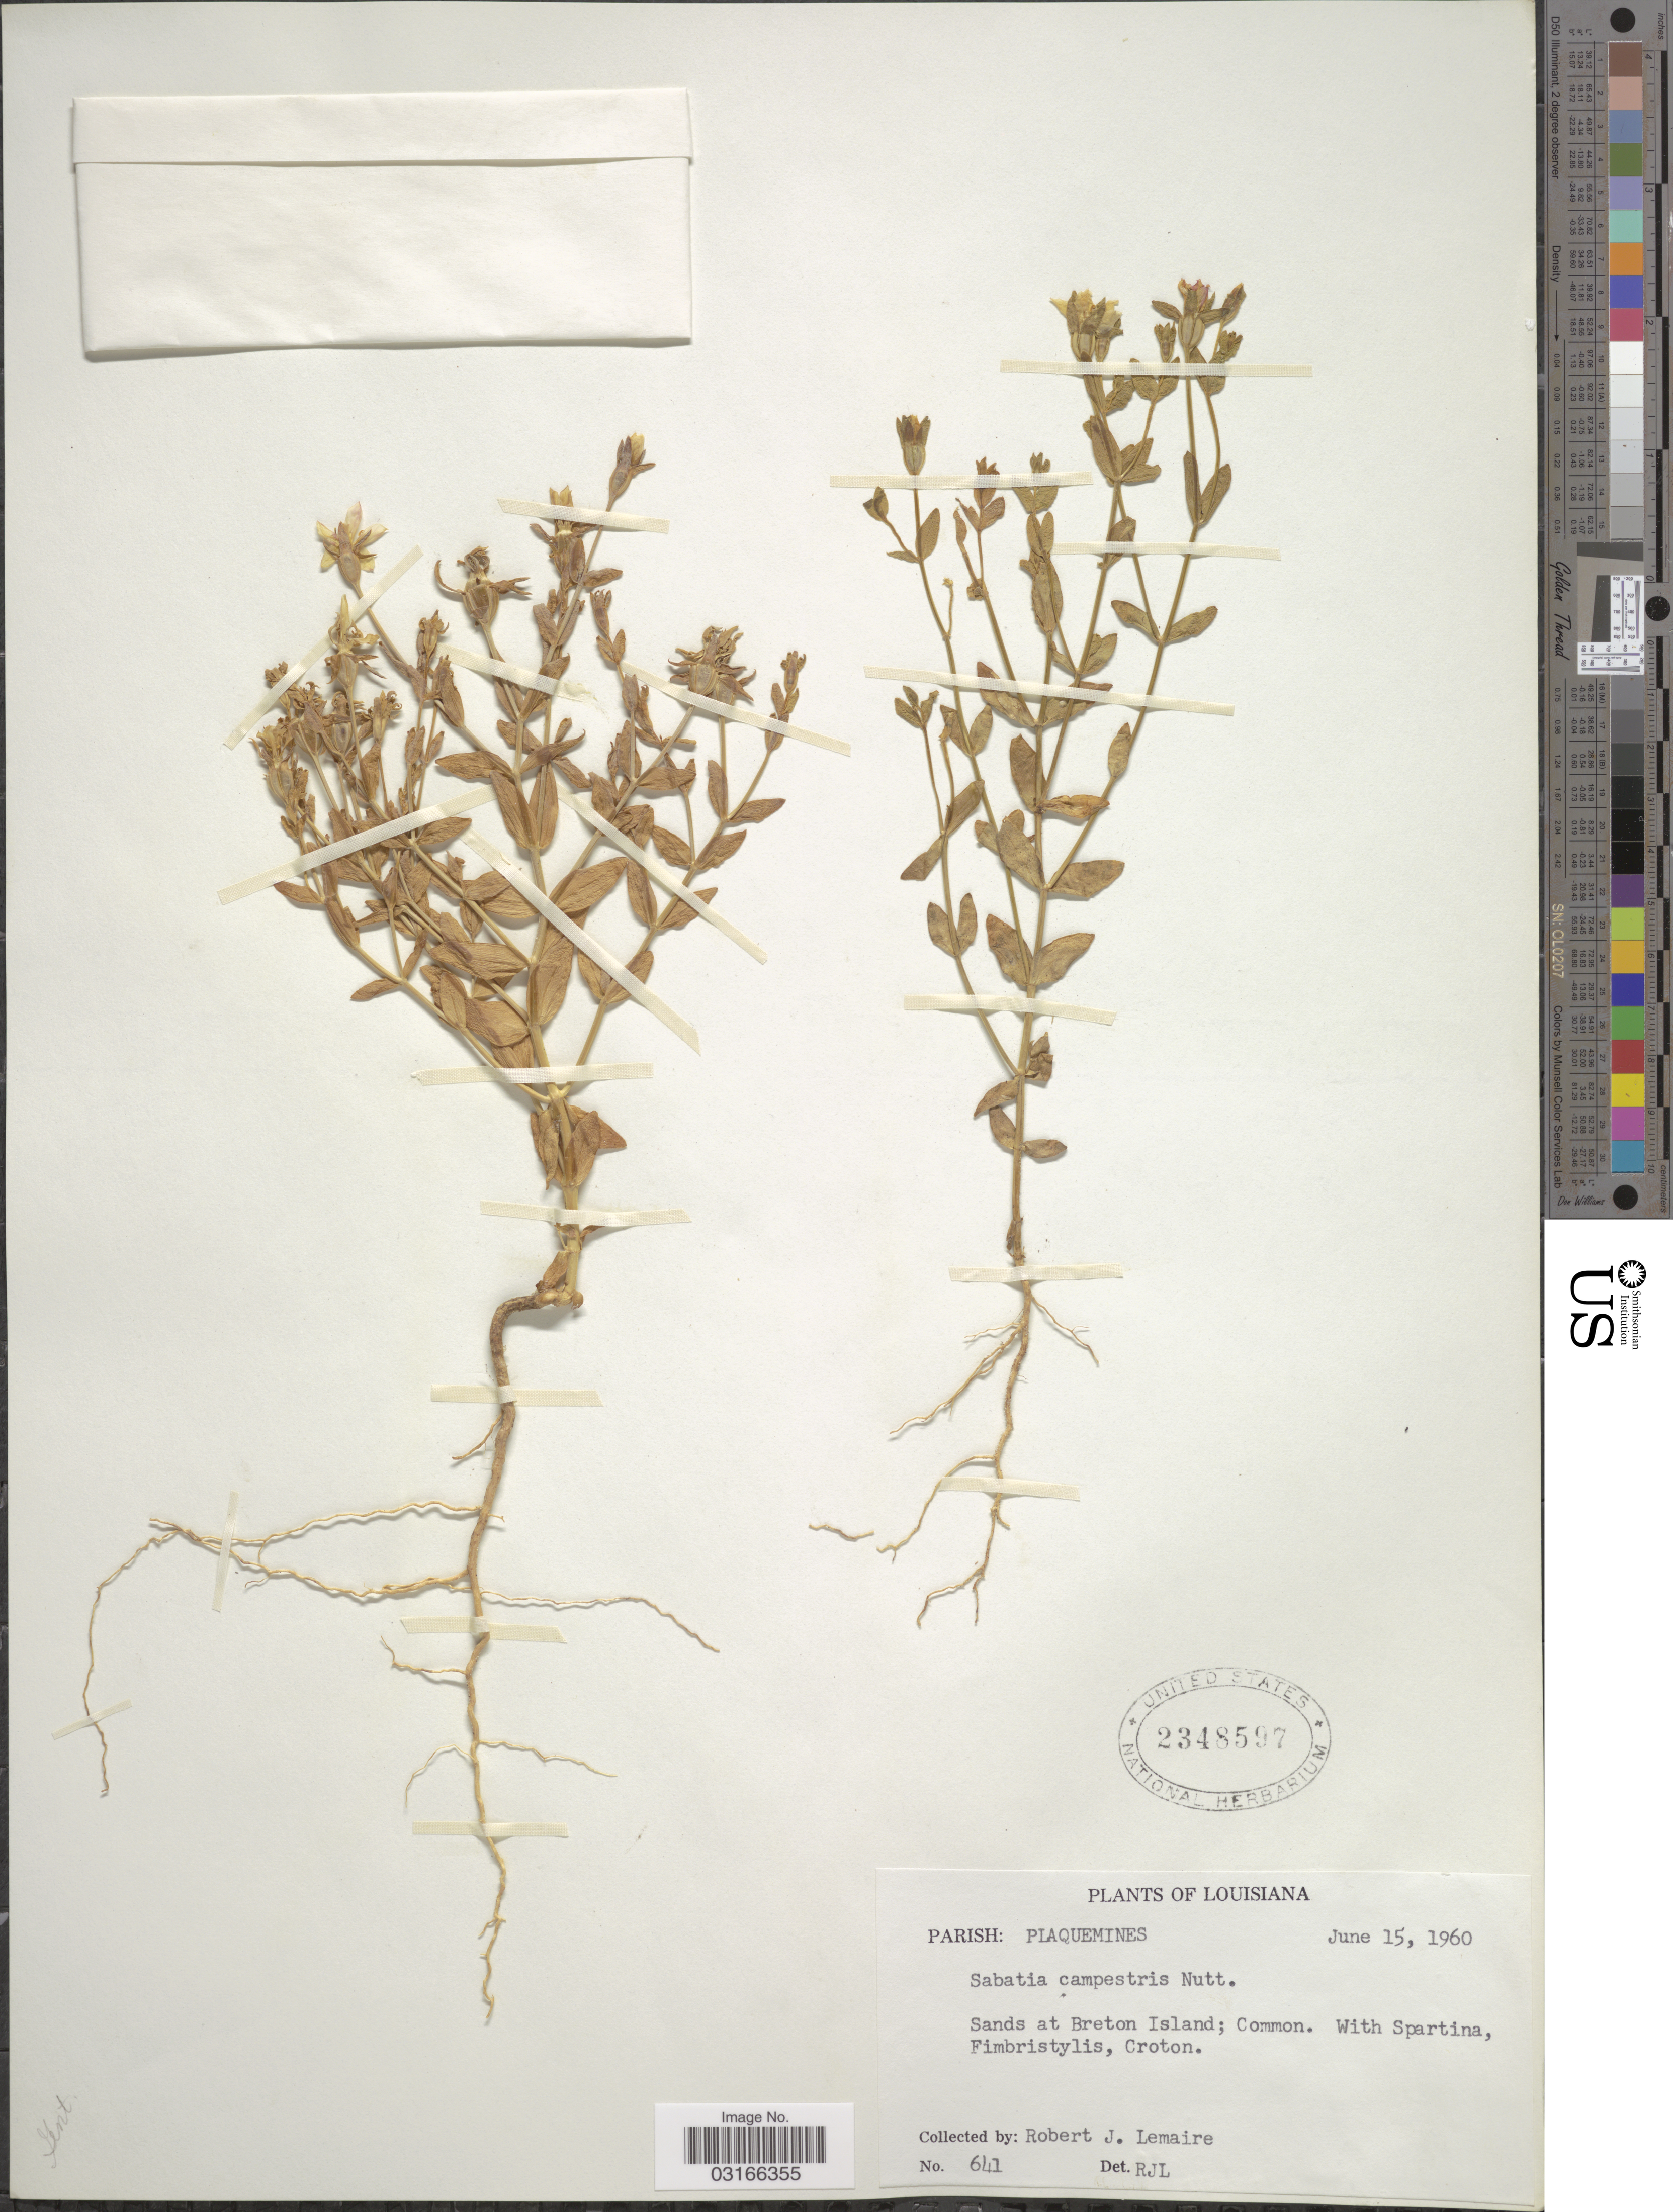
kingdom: Plantae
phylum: Tracheophyta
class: Magnoliopsida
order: Gentianales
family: Gentianaceae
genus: Sabatia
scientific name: Sabatia campestris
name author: Nutt.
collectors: R. J. Lemaire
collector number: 641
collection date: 1960-06-15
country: United States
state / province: Louisiana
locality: Parish: Plaquemines. Sands at Breton Island.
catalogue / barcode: US 2348597